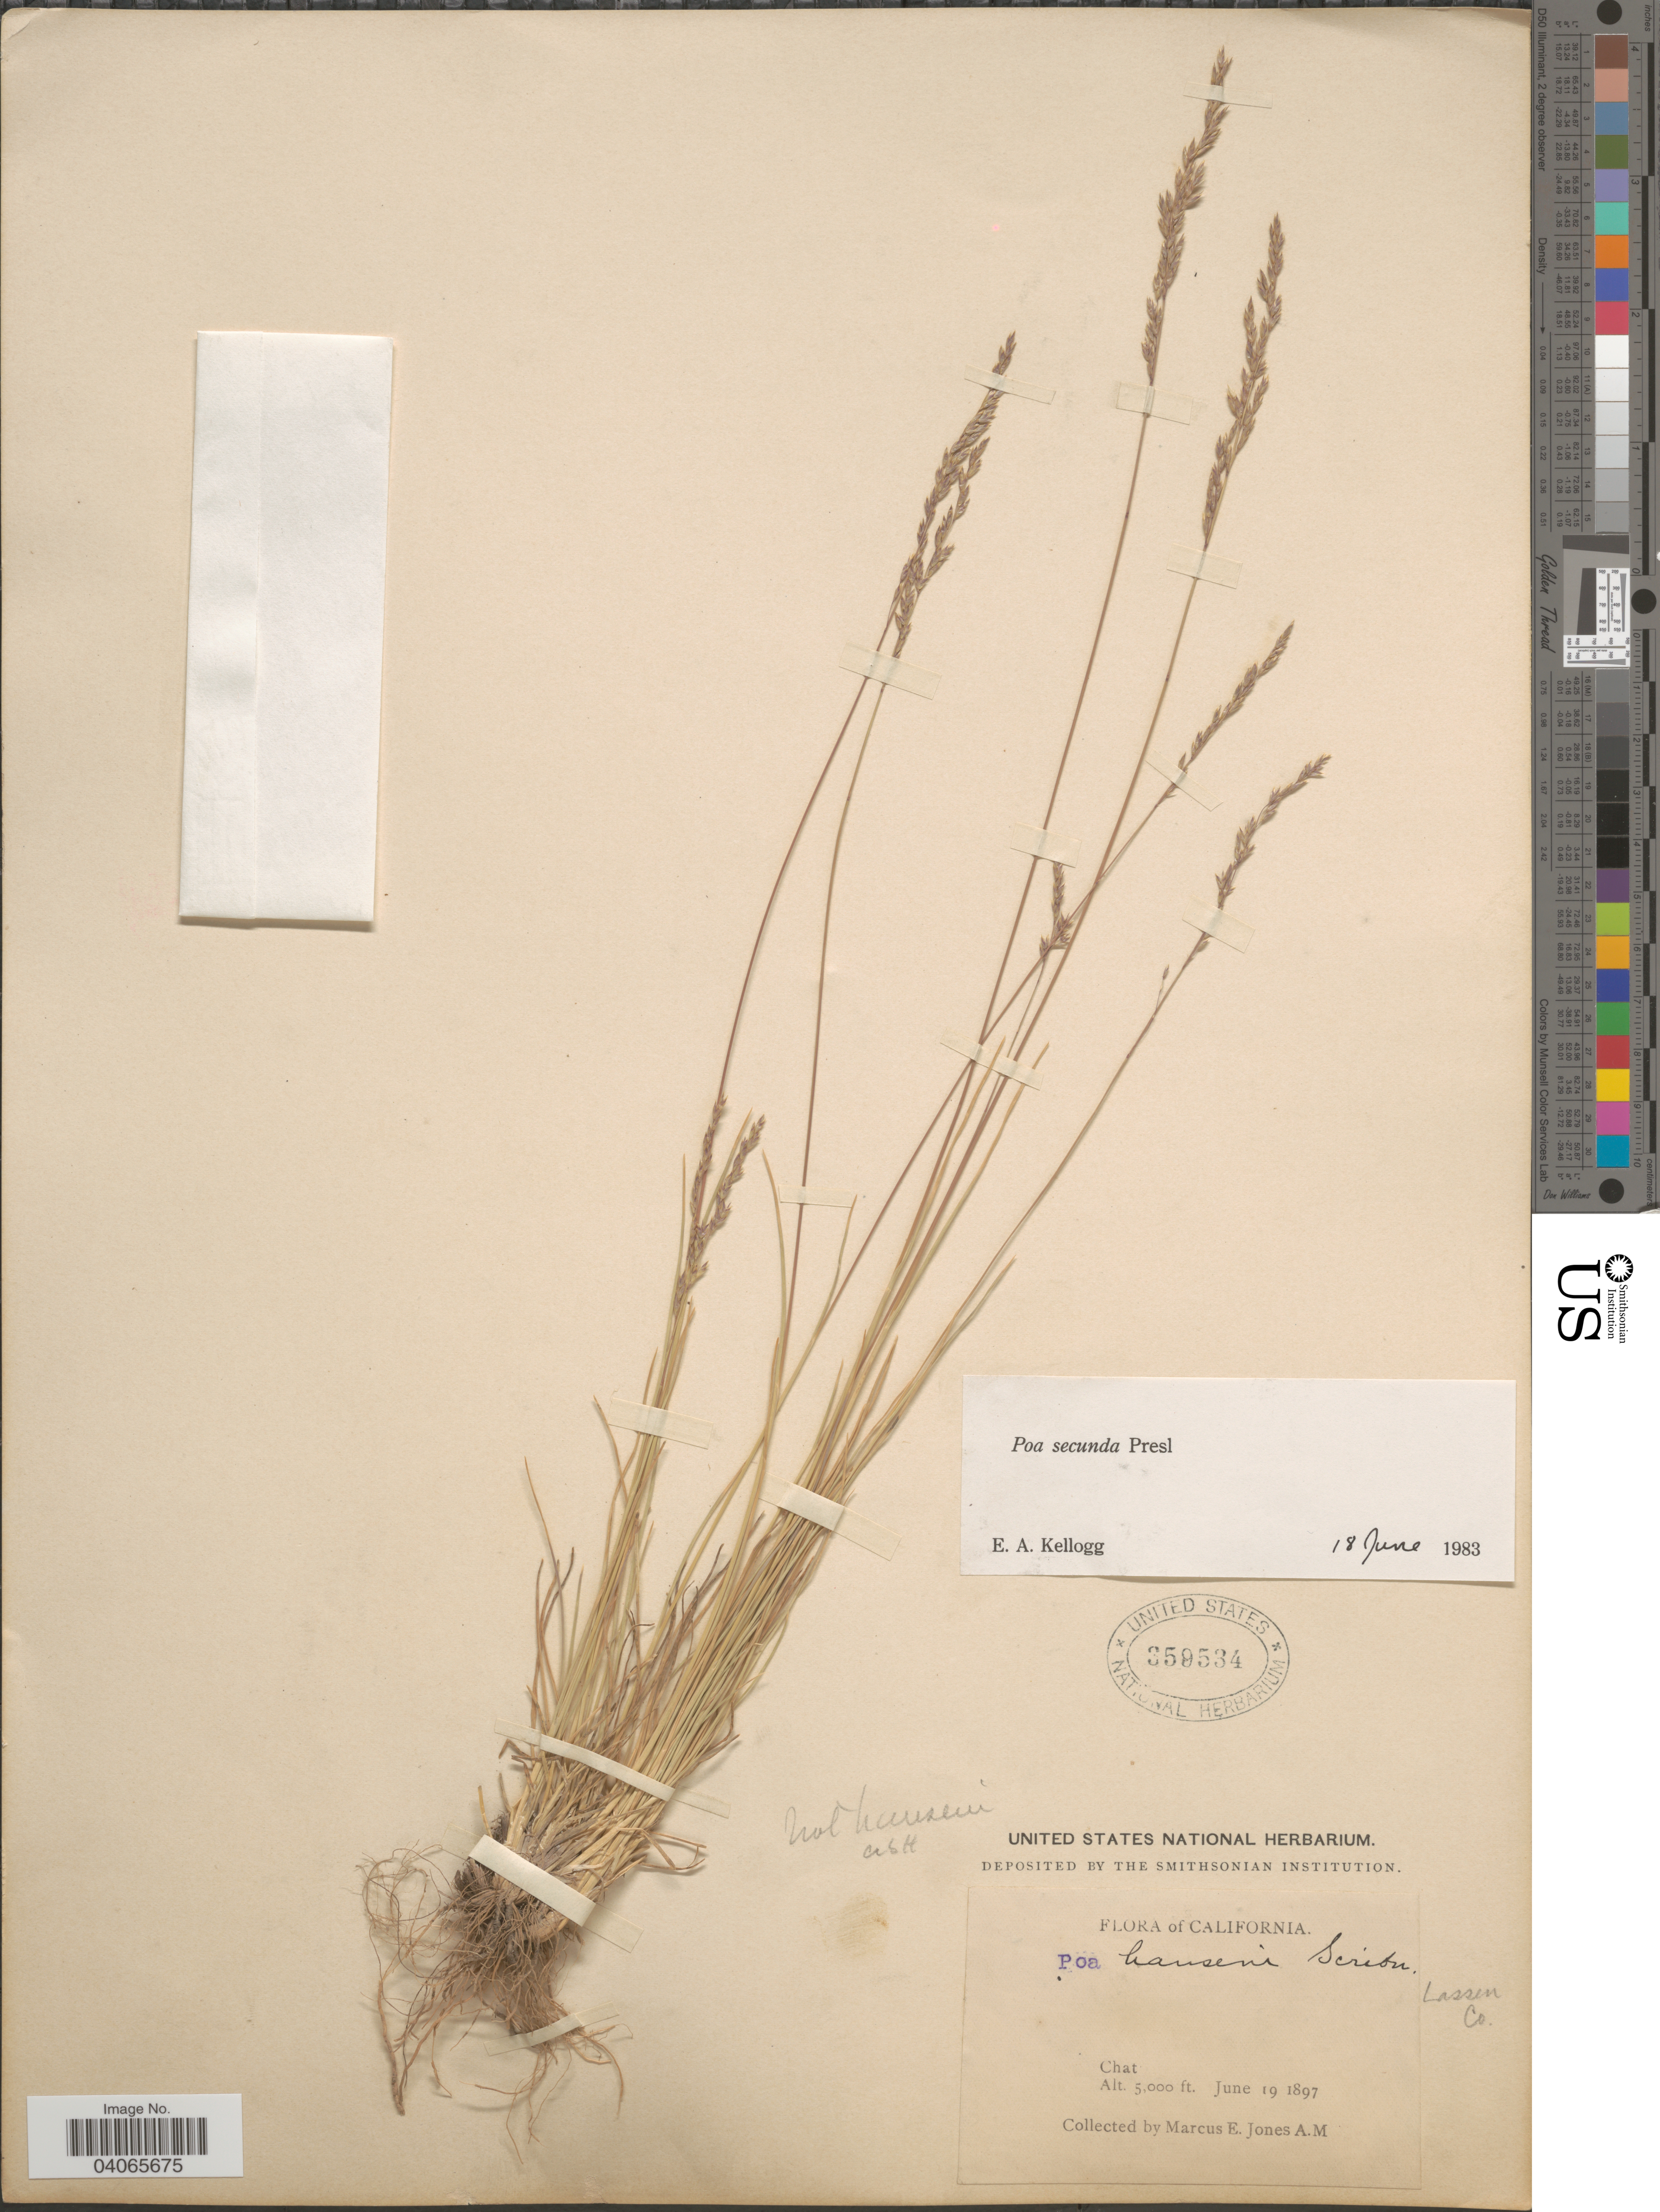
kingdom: Plantae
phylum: Tracheophyta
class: Liliopsida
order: Poales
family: Poaceae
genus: Poa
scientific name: Poa secunda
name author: J. Presl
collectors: M. E. Jones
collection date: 1897-06-19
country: United States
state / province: California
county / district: Lassen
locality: Chat. Lassen Co.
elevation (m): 1524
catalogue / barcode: US 359534